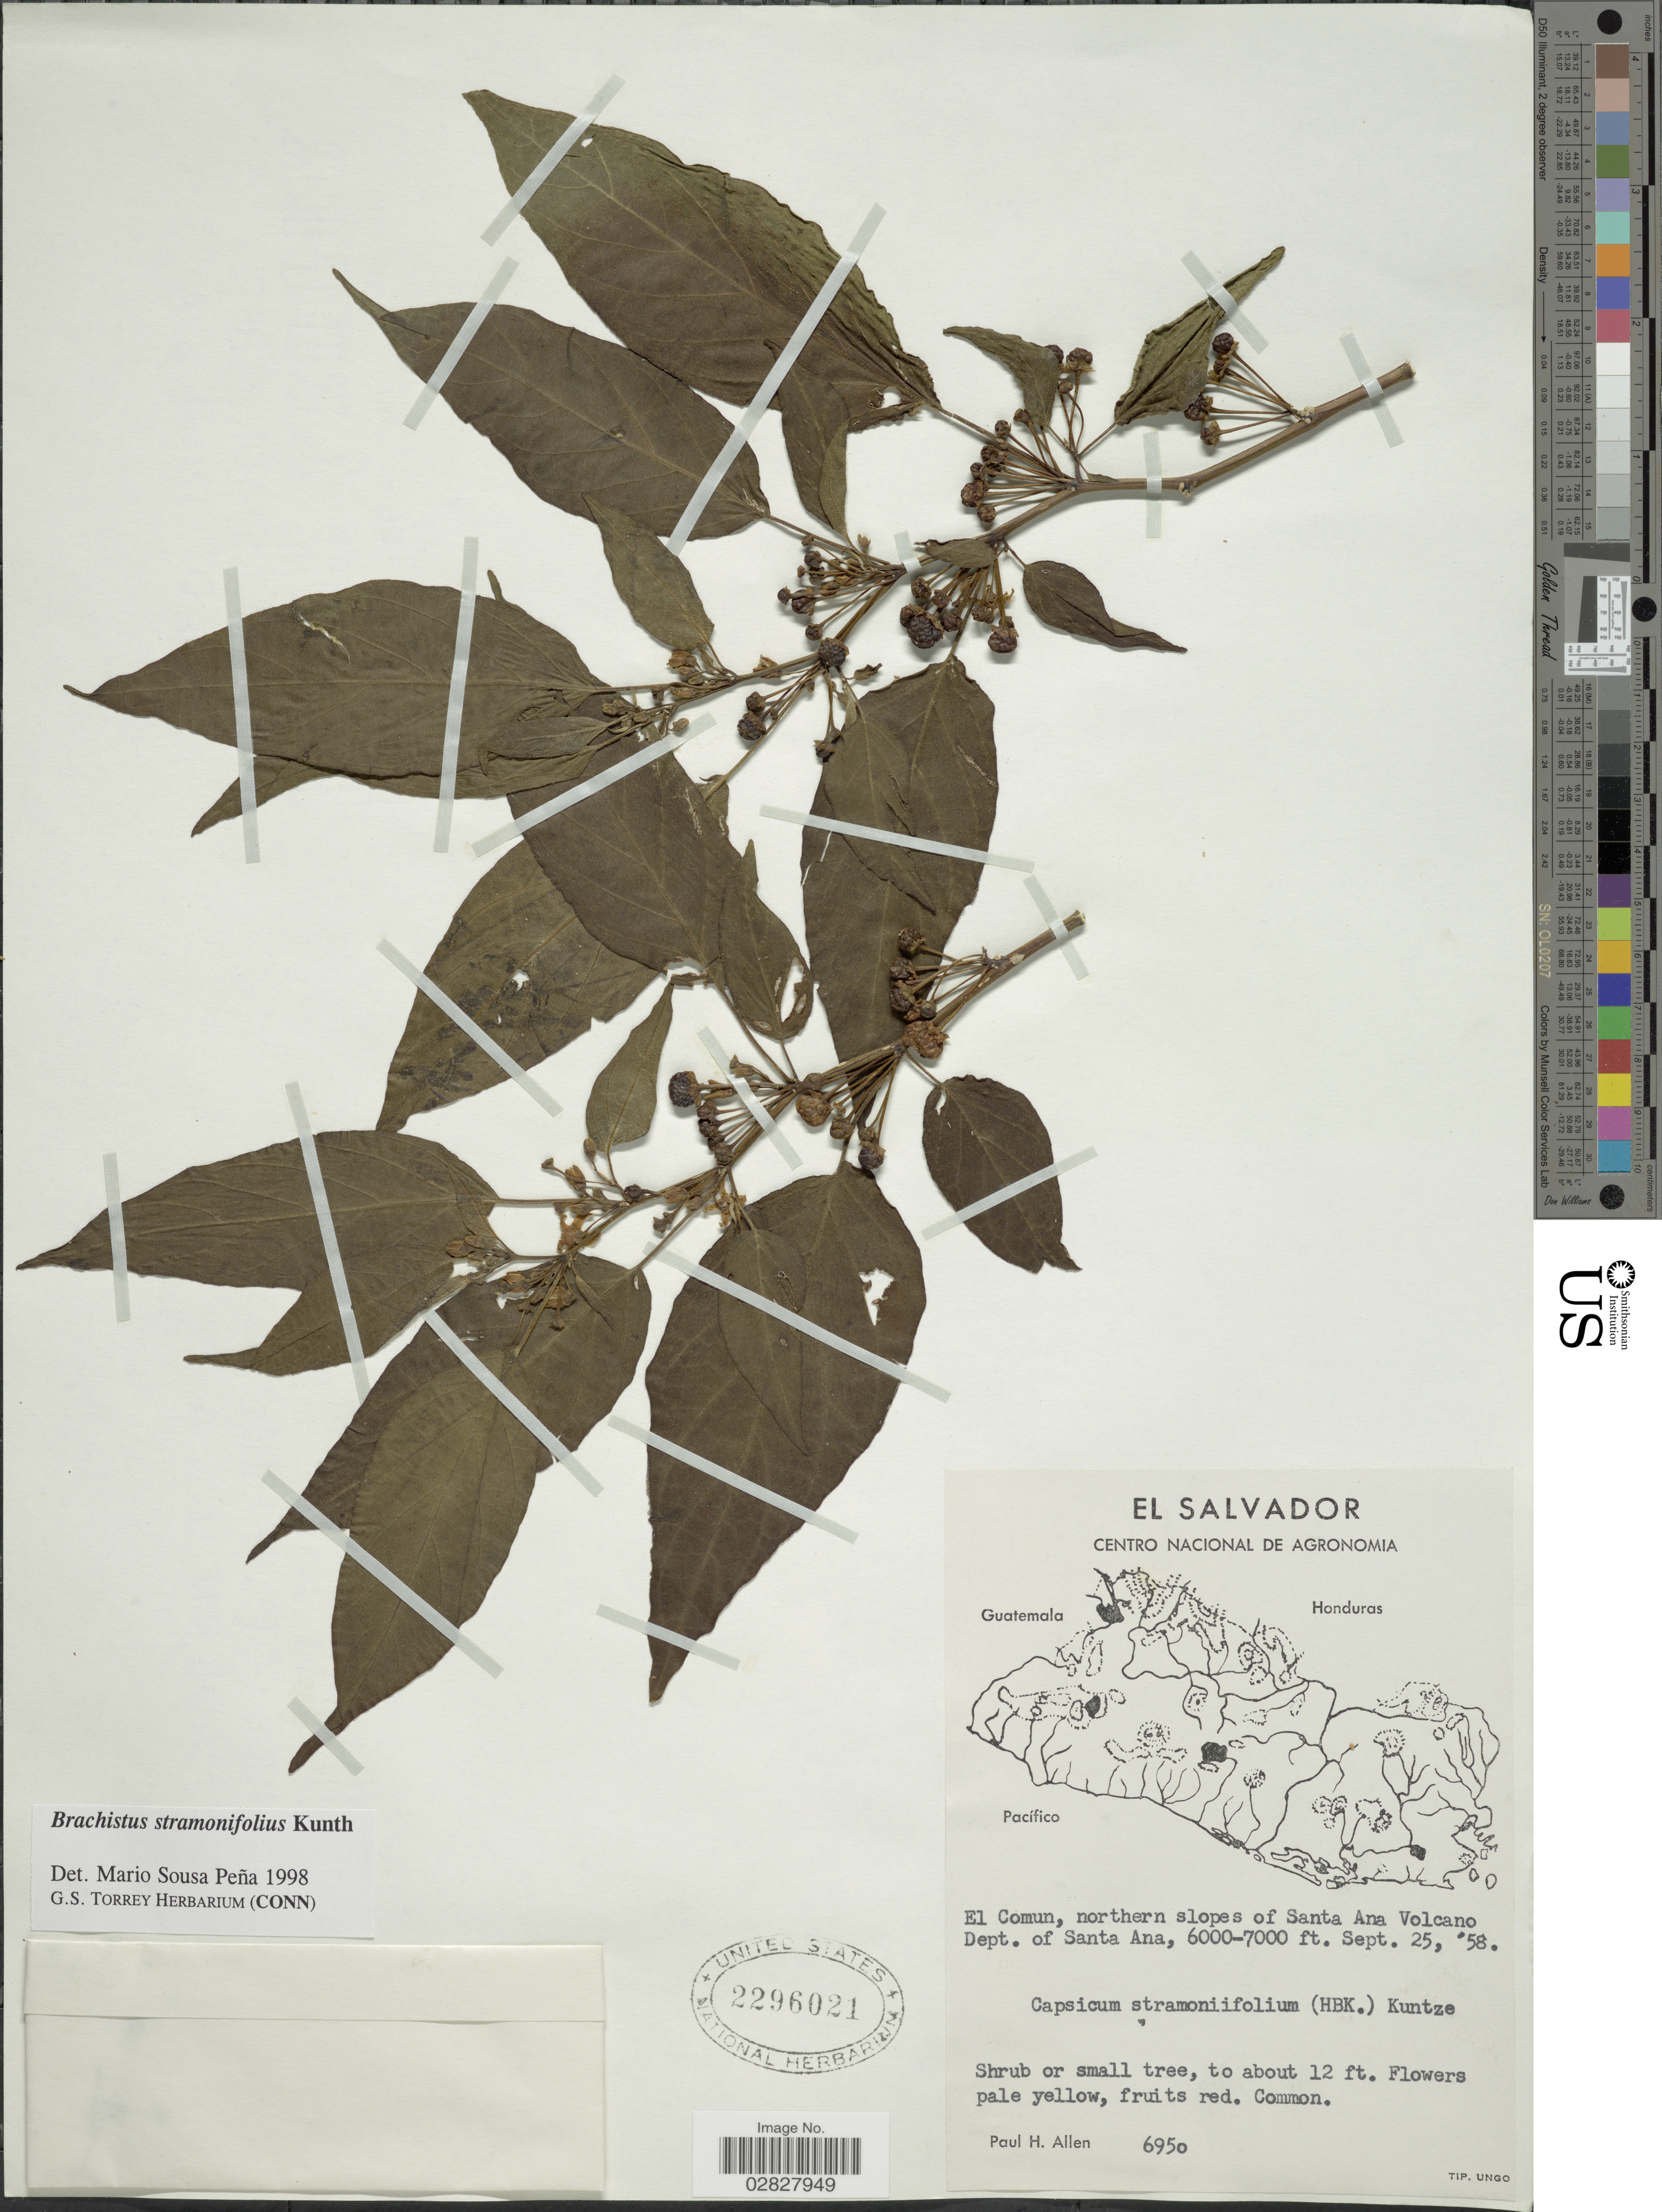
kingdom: Plantae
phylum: Tracheophyta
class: Magnoliopsida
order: Solanales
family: Solanaceae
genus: Brachistus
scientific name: Brachistus stramonifolius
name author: (Kunth) Miers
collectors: P. H. Allen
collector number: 6950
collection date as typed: Transcribed d/m/y: 25/9/58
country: El Salvador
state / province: Santa Ana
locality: El Comun, northern slopes of Santa Ana Volcano, Dept. of Santa Ana.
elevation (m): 1829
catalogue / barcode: US 2296021